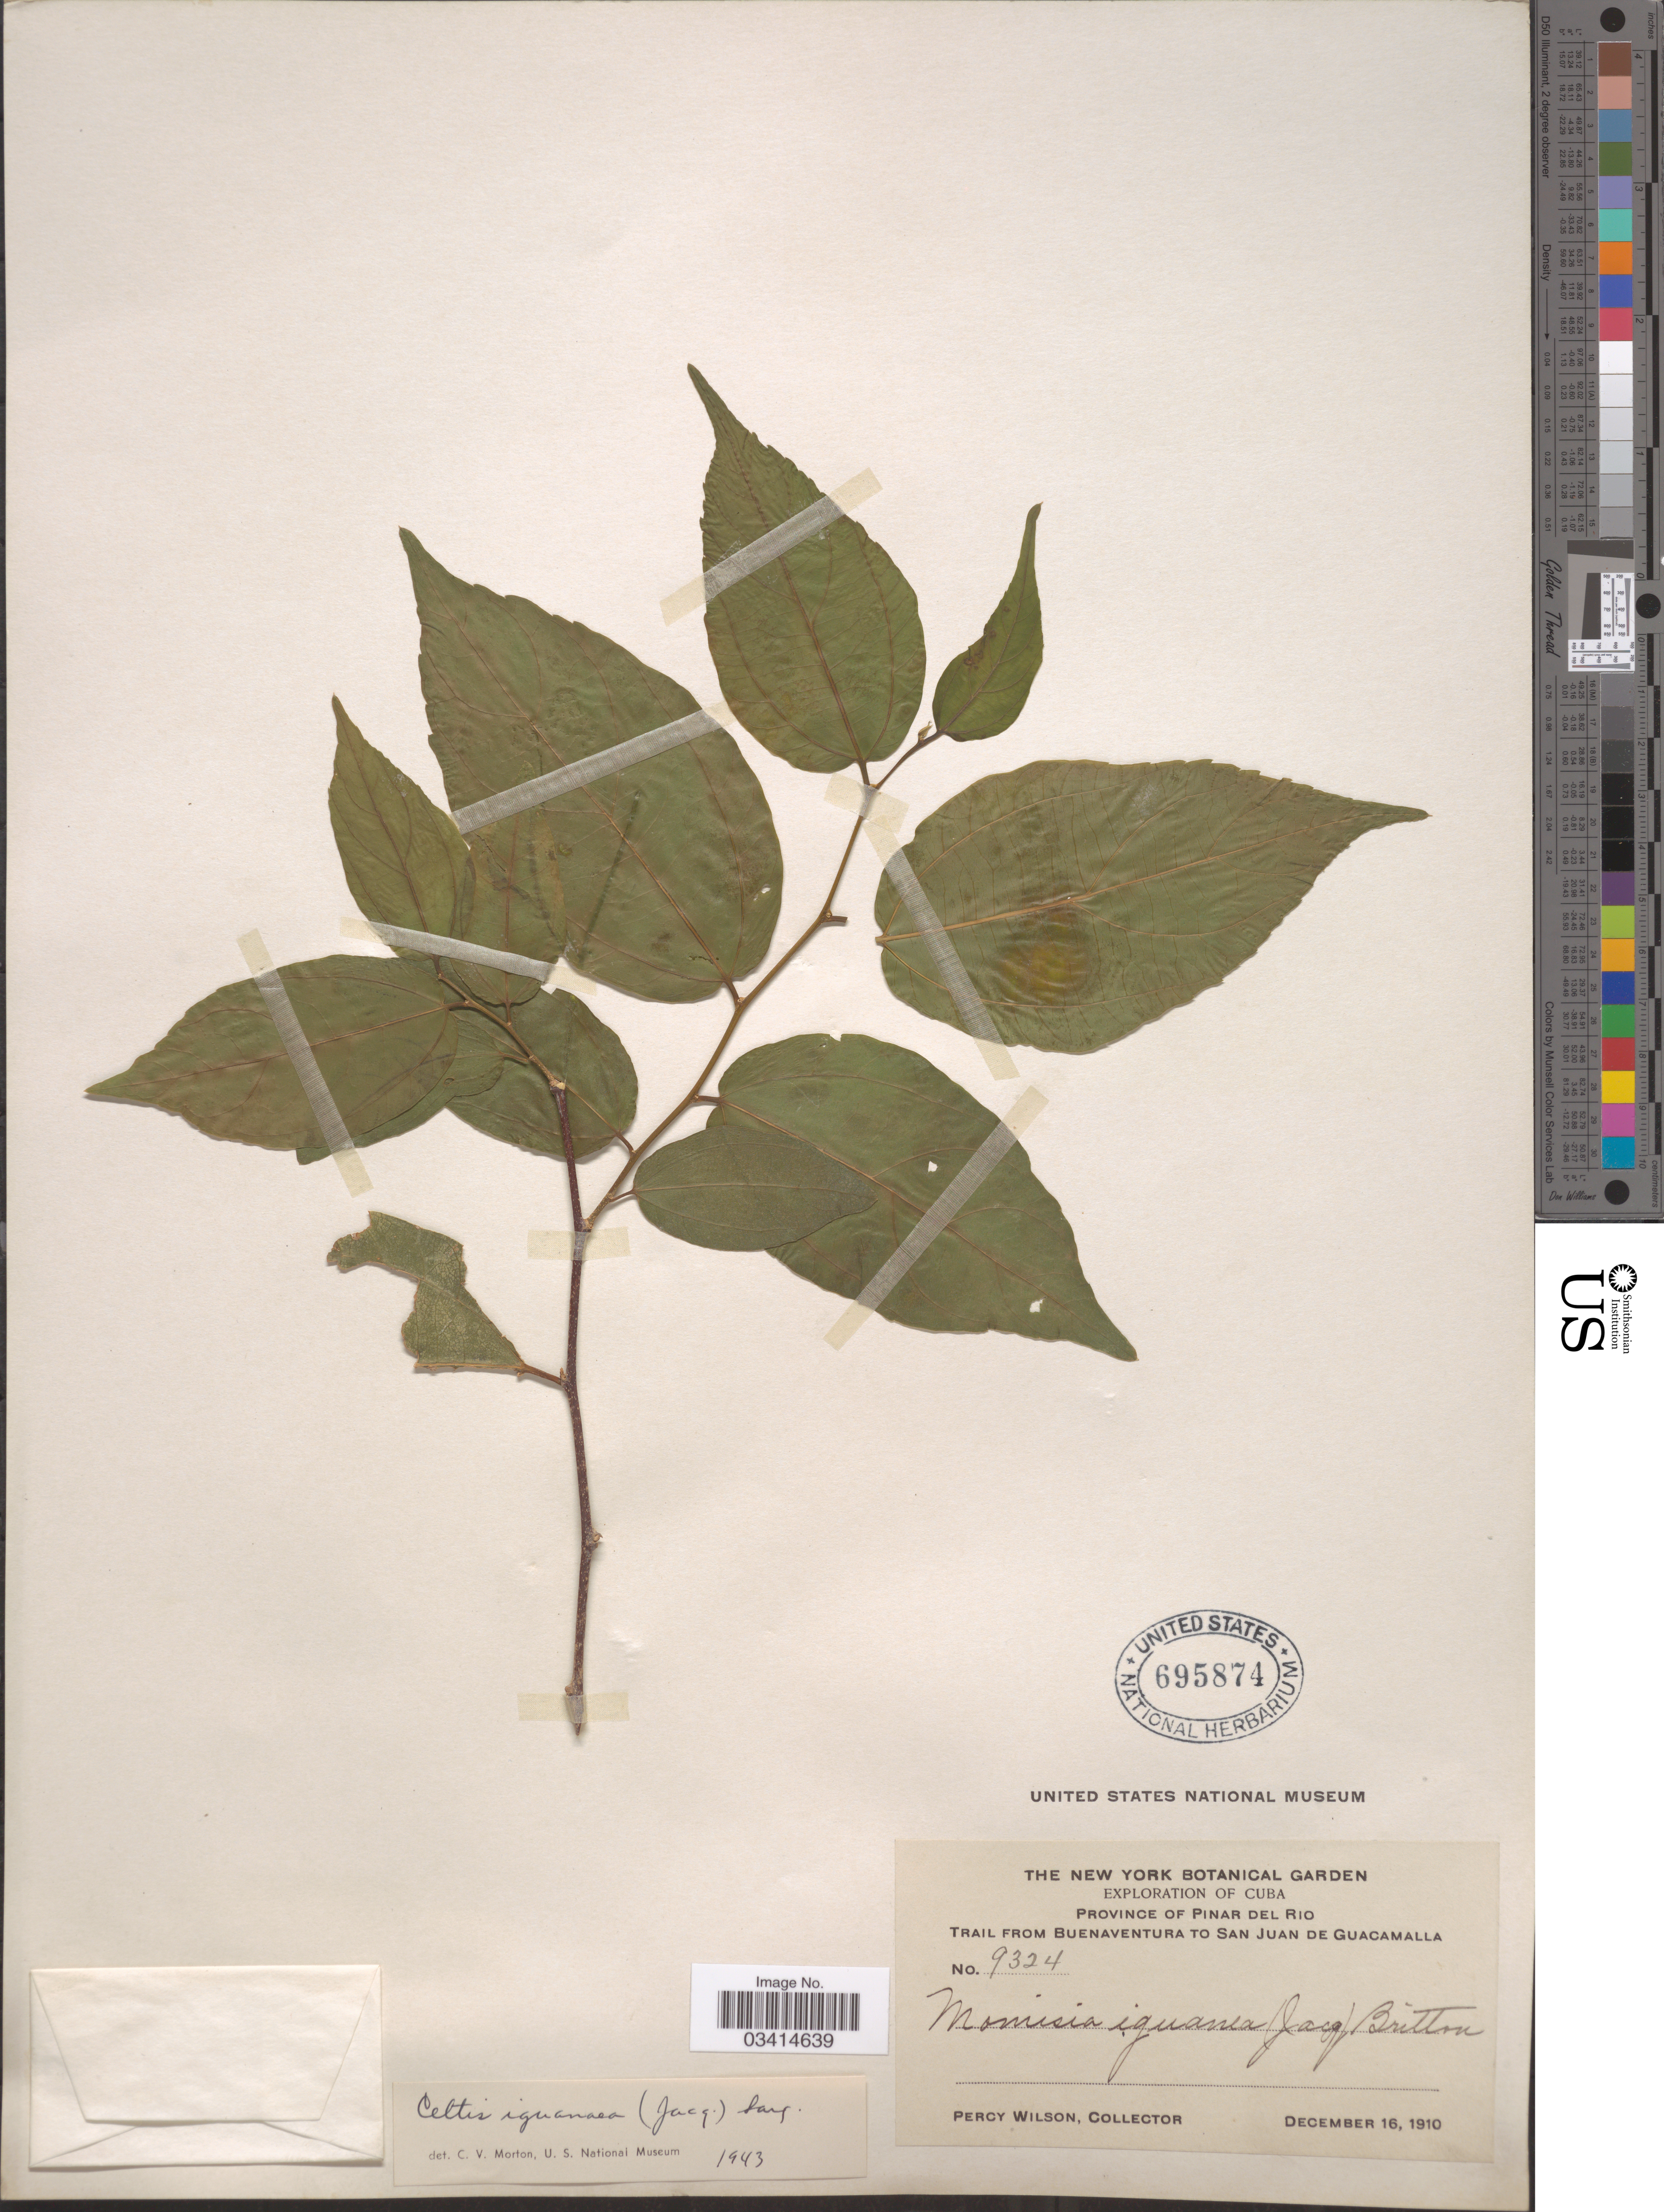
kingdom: Plantae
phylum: Tracheophyta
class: Magnoliopsida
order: Rosales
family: Cannabaceae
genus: Celtis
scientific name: Celtis iguanaea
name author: (Jacq.) Sarg.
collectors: P. Wilson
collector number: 9324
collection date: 1910-12-16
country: Cuba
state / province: Pinar del Río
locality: Trail from Buenaventura to San Juan de Guacamalla.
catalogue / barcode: US 695874